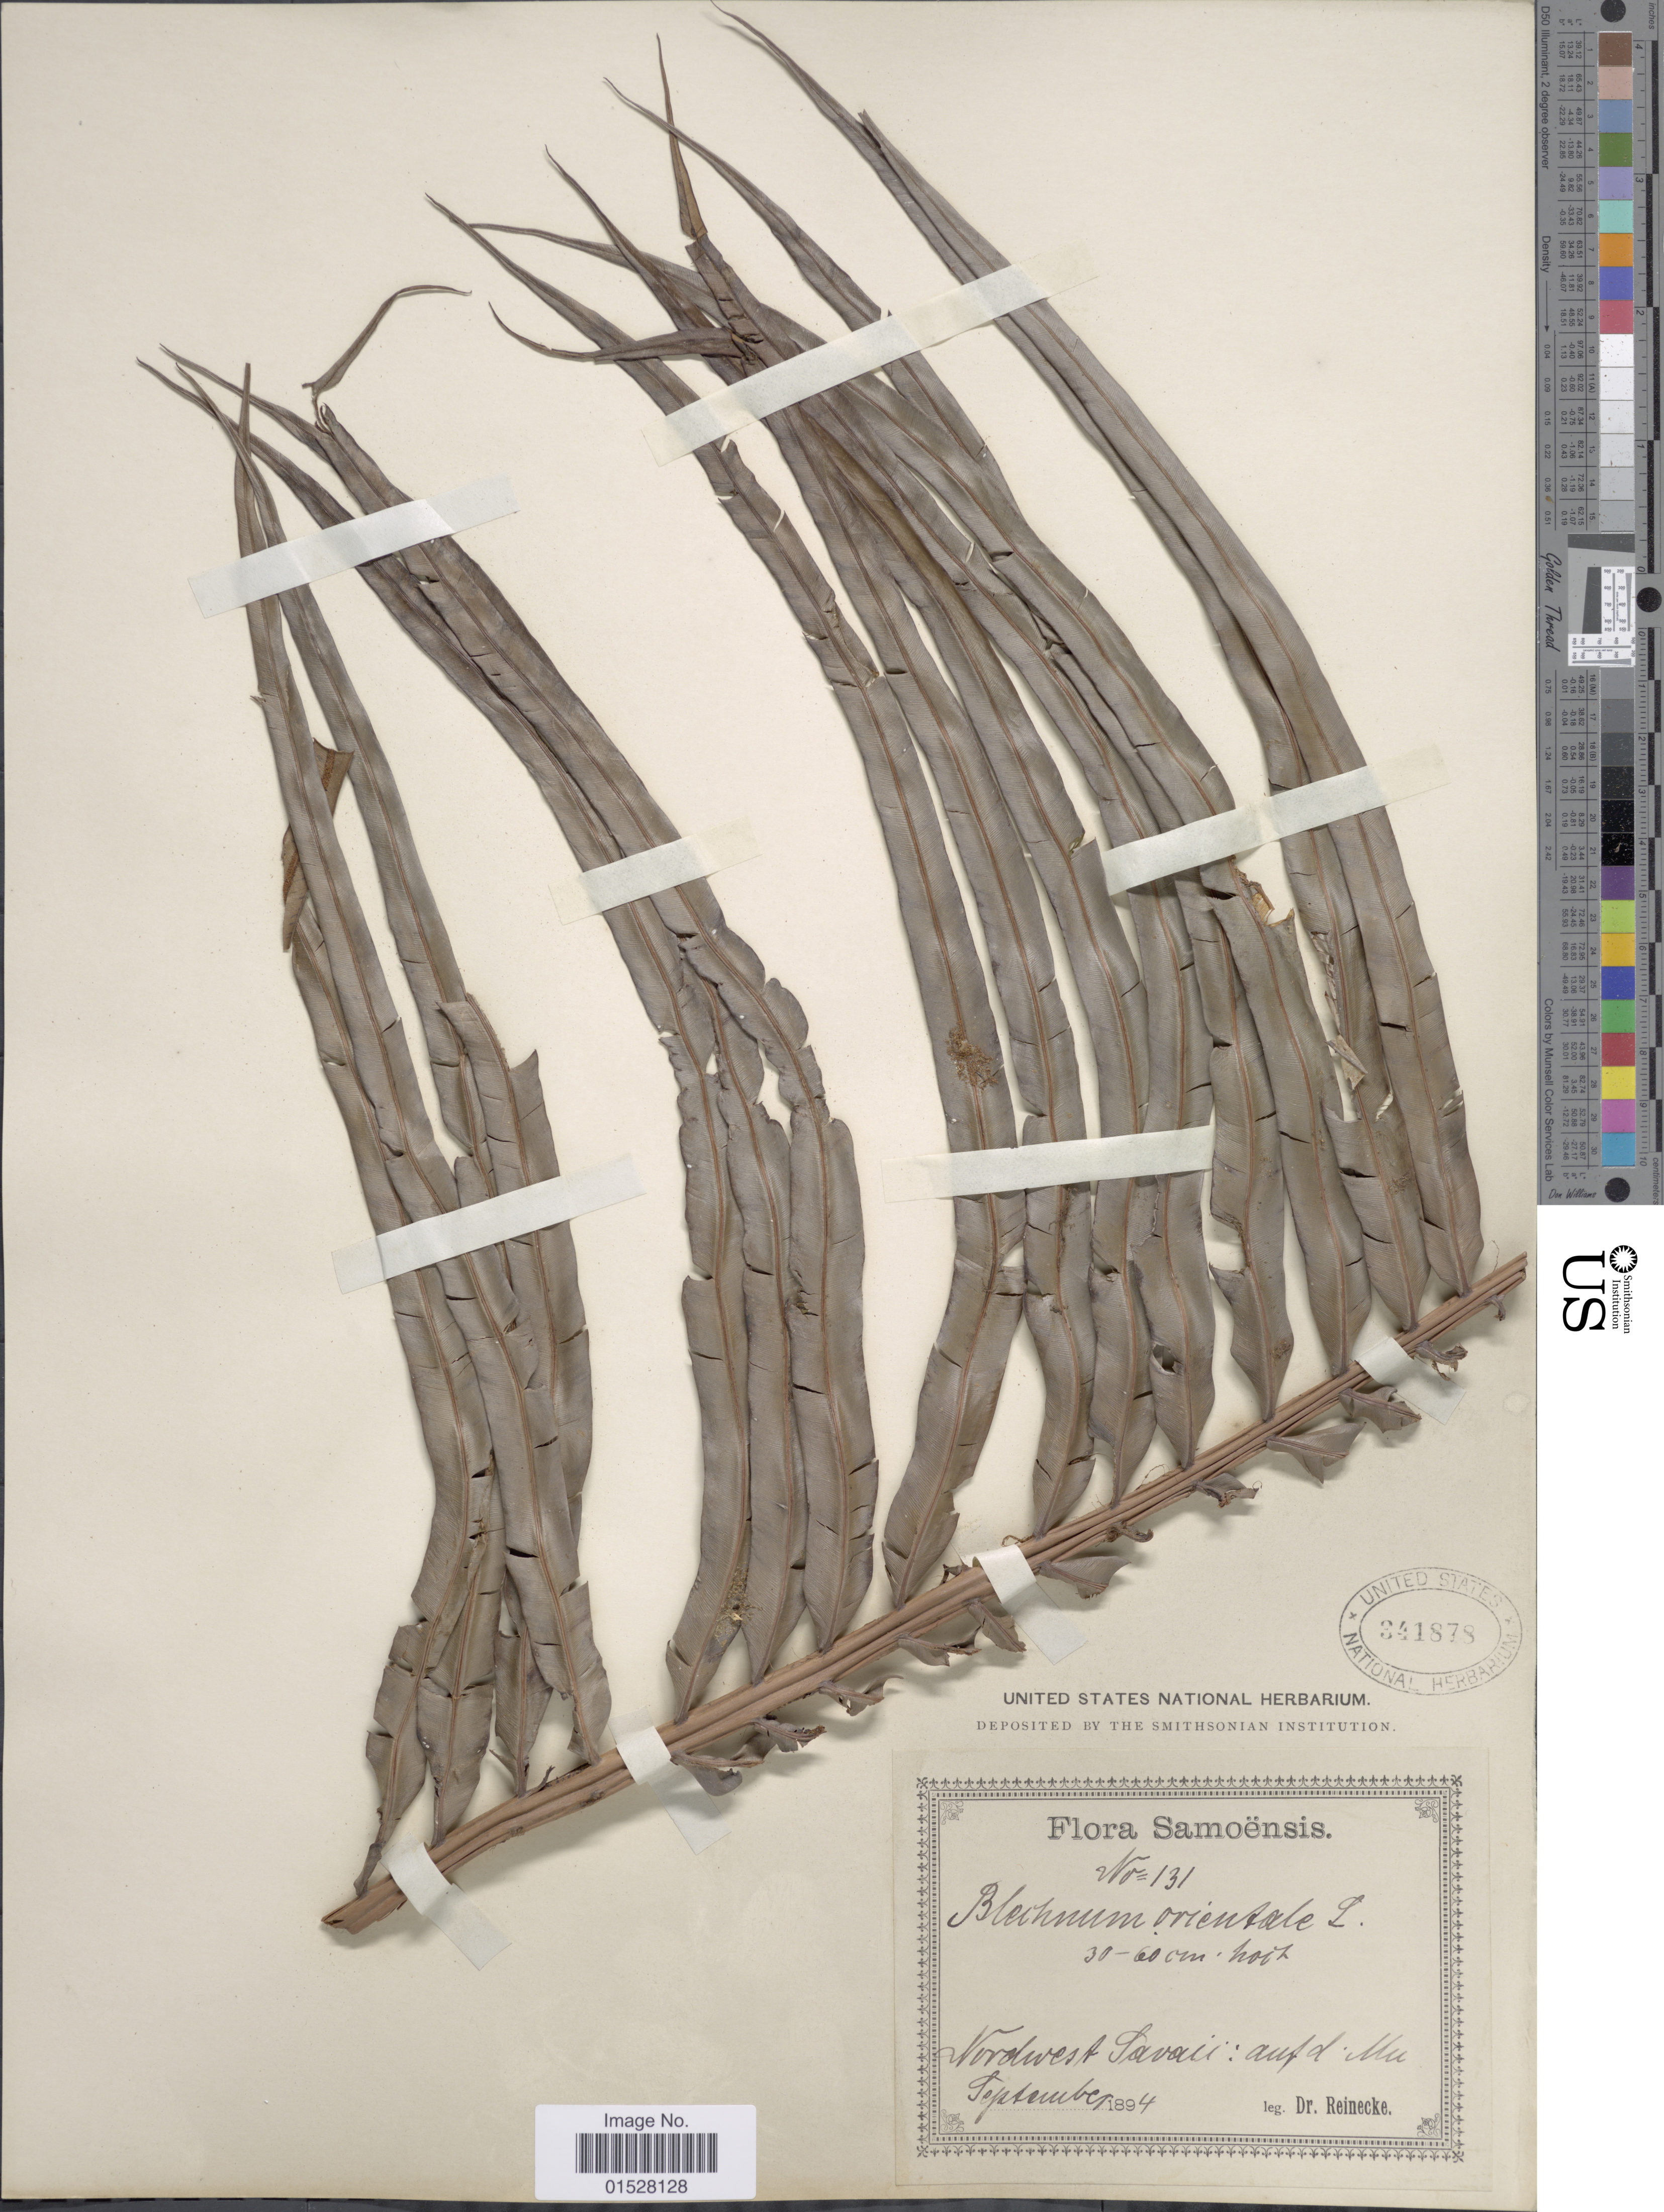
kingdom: Plantae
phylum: Tracheophyta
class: Polypodiopsida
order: Polypodiales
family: Blechnaceae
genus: Blechnum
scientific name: Blechnum orientale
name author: L.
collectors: -- Reinecke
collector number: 131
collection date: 1894-09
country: Samoa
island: Savai'i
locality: Northwest Savaii: auf d Mu. [interpreted]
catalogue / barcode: US 341878